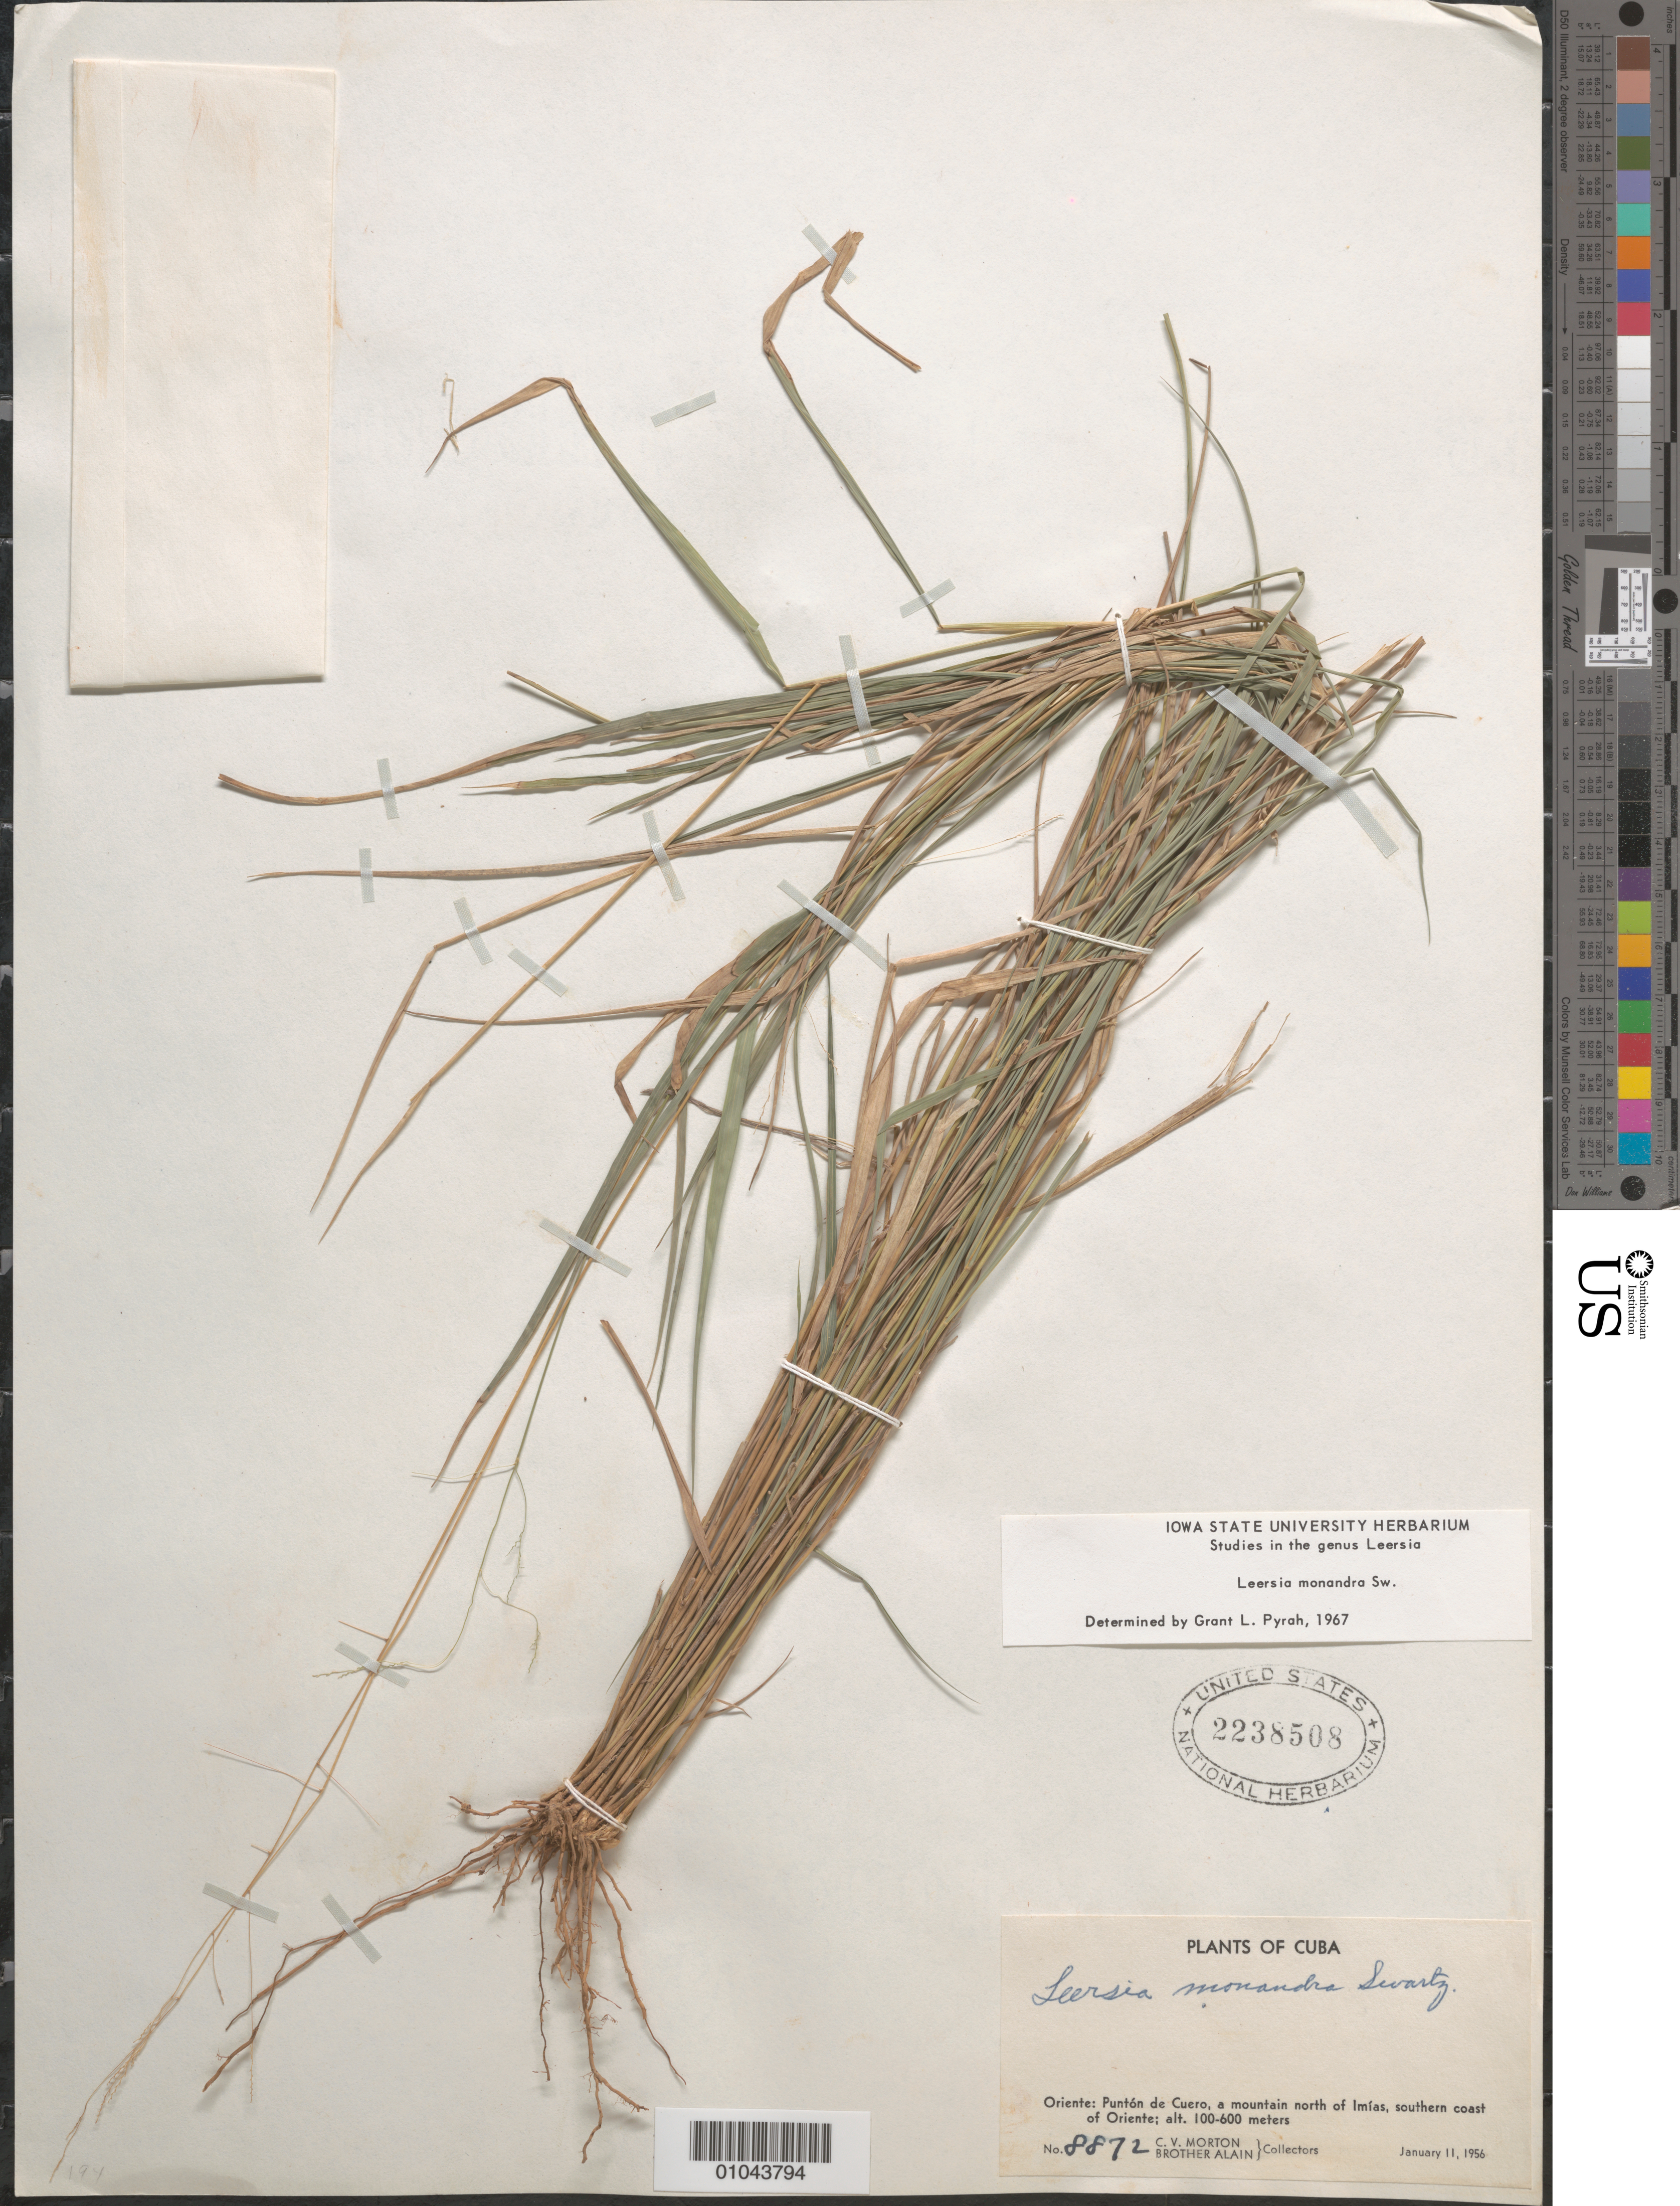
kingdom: Plantae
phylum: Tracheophyta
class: Liliopsida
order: Poales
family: Poaceae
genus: Leersia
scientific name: Leersia monandra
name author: Sw.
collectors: C. V. Morton & A. H. Liogier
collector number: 8872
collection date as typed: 11 Jan 1956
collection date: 1956-01-11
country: Cuba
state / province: Guantanamo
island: Cuba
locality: Punton de Cuero, a mountain north of Imias, southern coast of Oriente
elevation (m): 100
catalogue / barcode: US 2238508